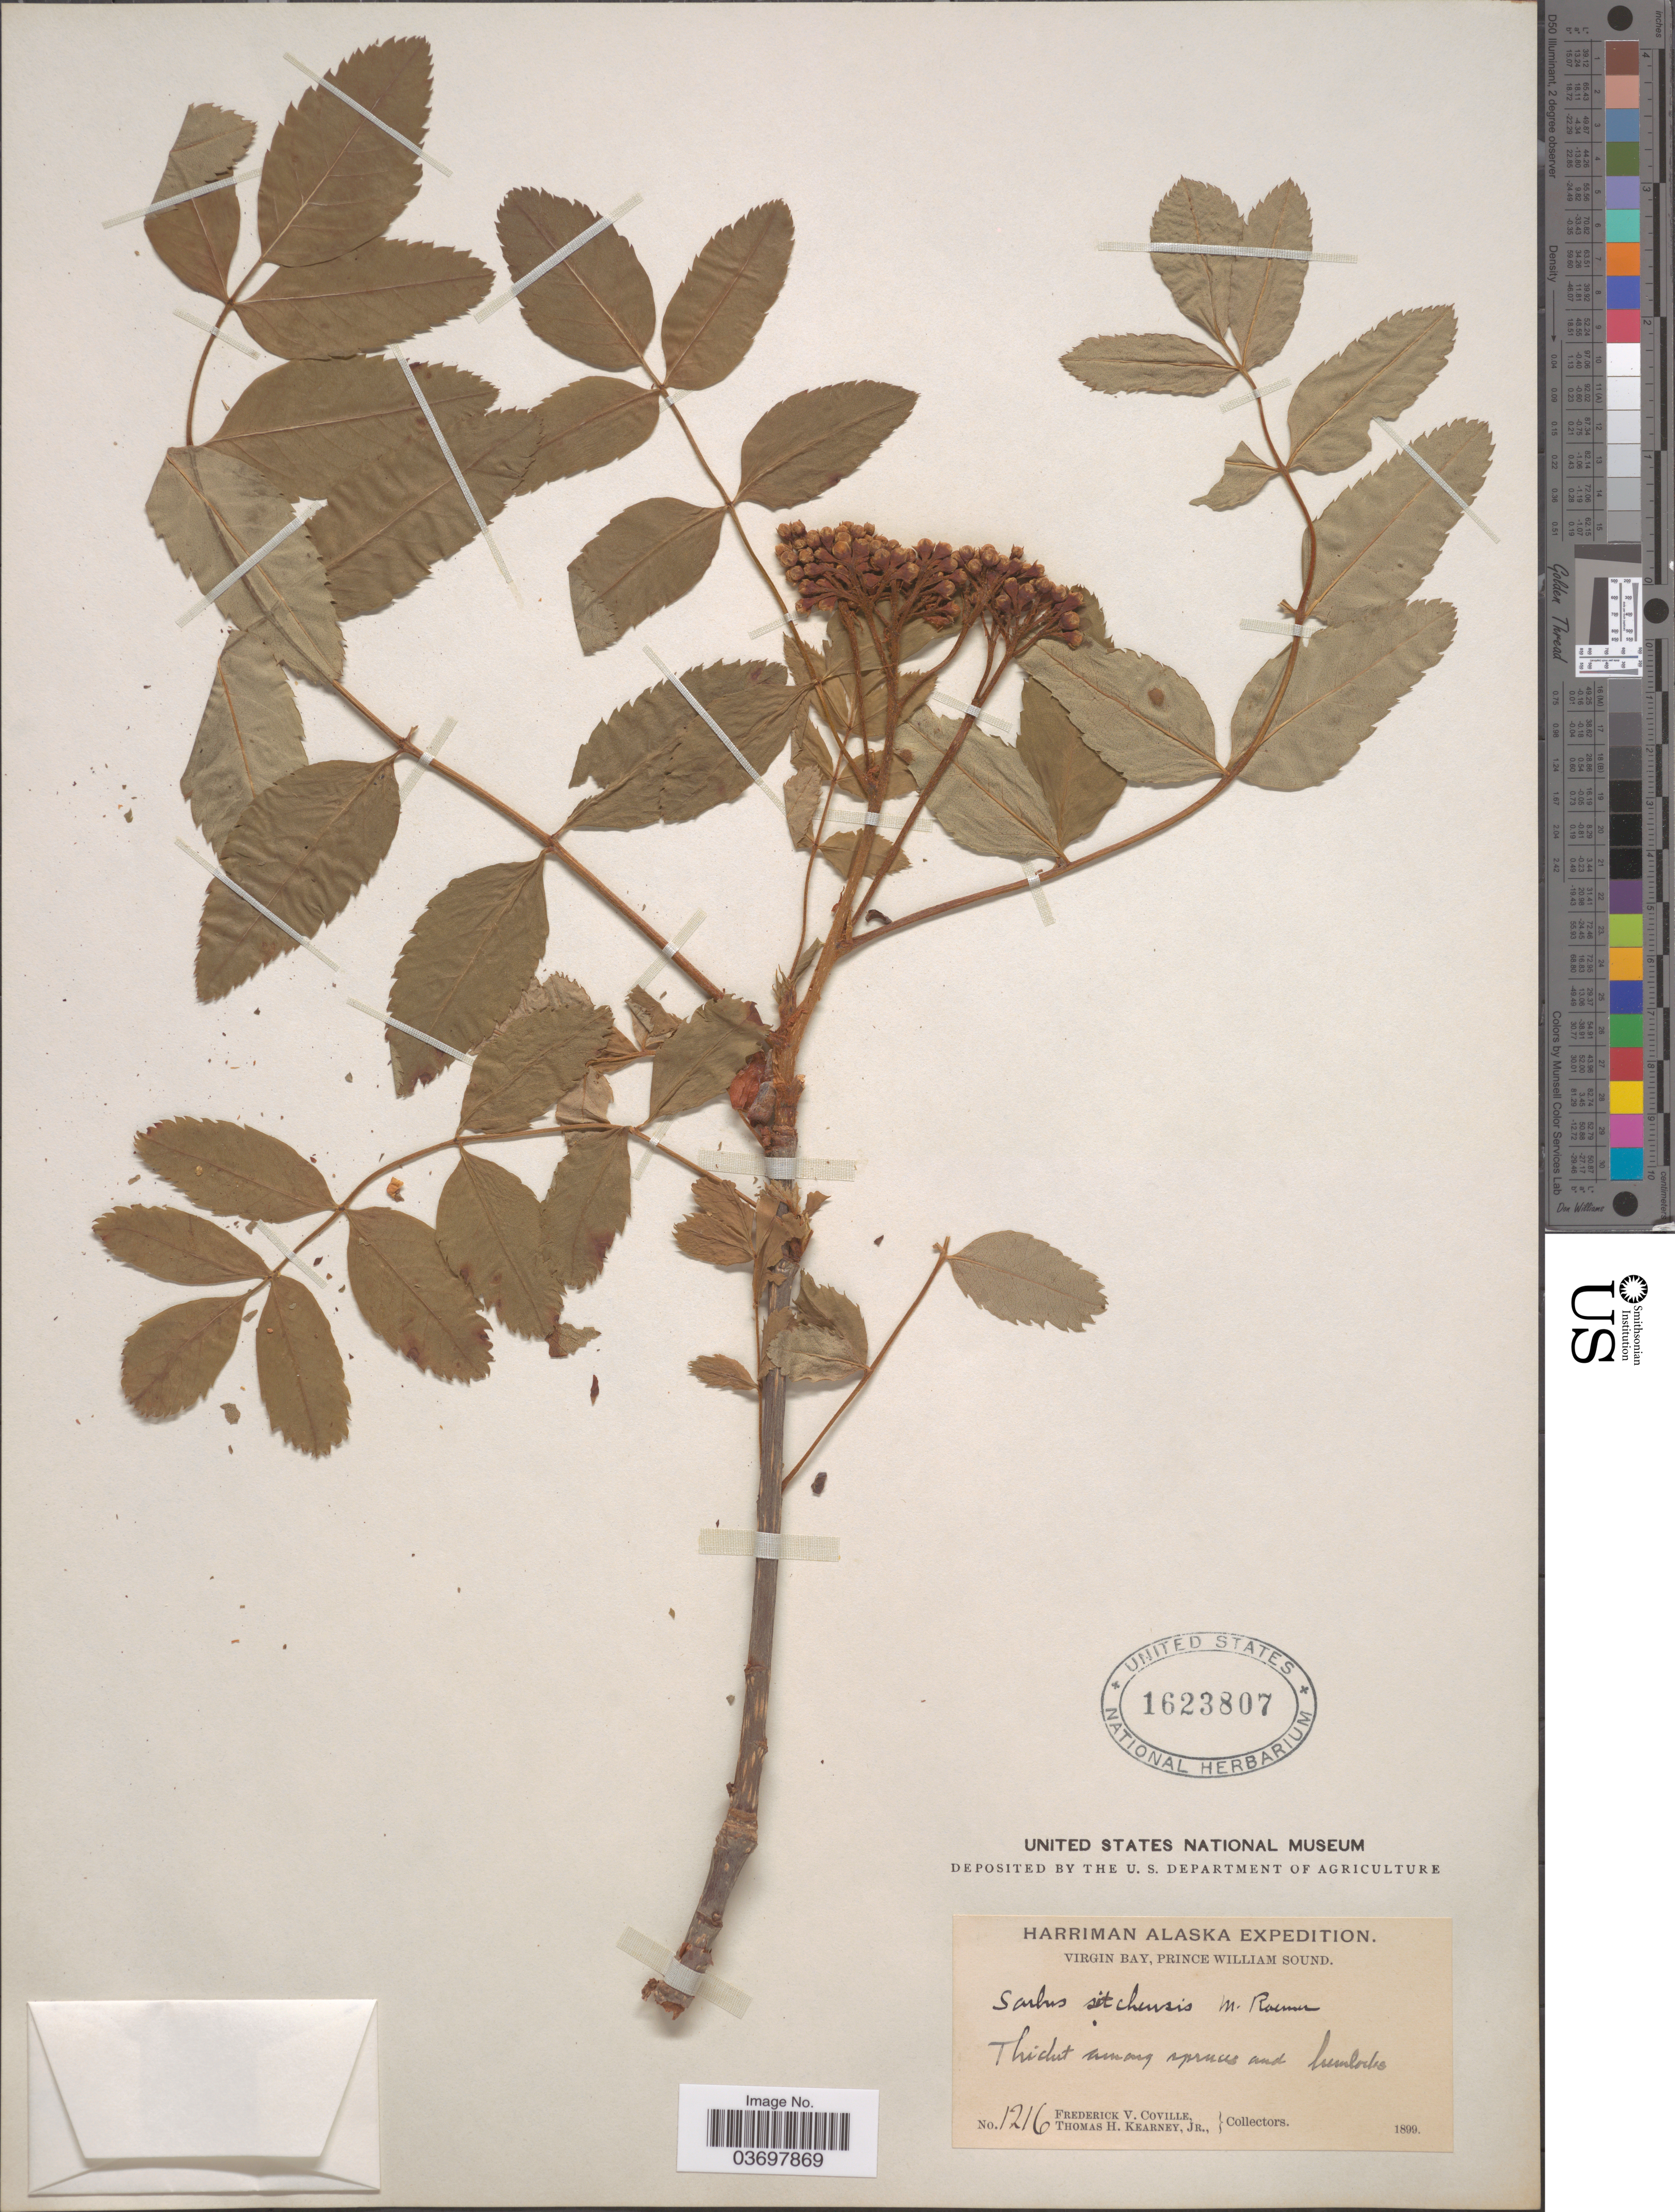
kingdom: Plantae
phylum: Tracheophyta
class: Magnoliopsida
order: Rosales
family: Rosaceae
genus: Sorbus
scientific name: Sorbus sitchensis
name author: M. Roem.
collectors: F. V. Coville & T. H. Kearney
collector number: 1216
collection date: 1899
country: United States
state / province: Alaska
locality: Virgin Bay, Prince William Sound.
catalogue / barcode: US 1623807